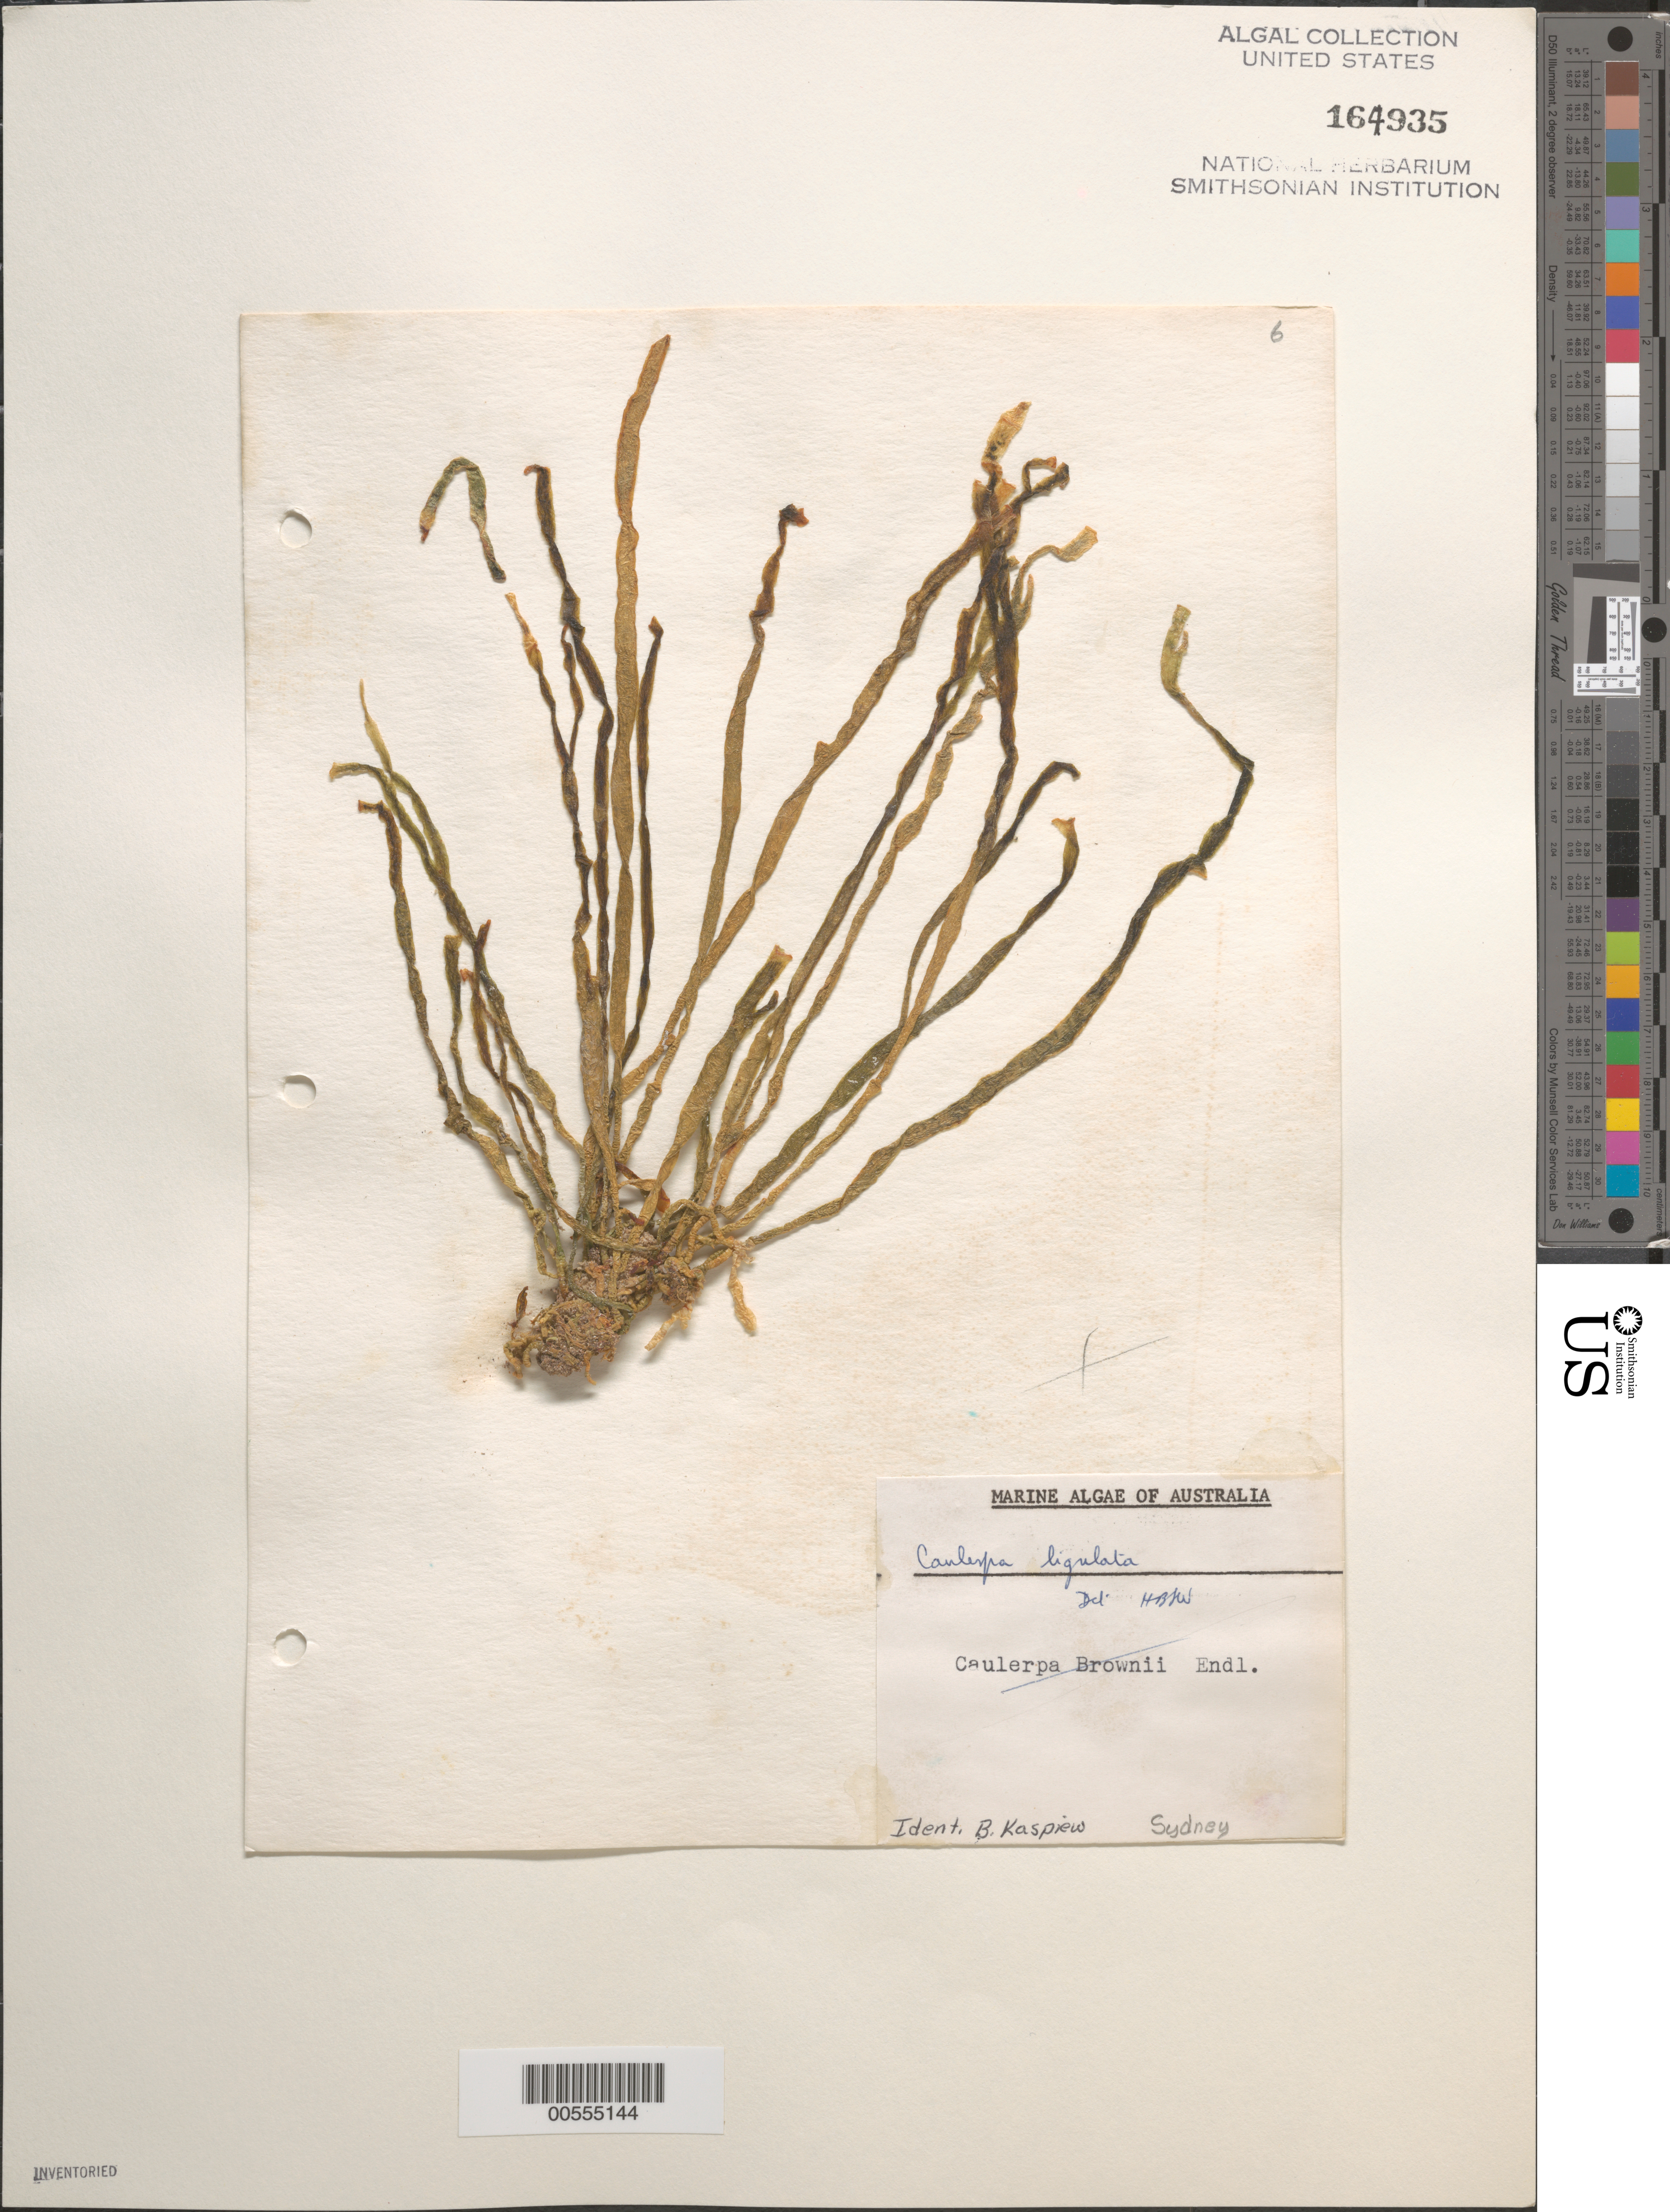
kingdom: Plantae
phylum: Chlorophyta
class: Ulvophyceae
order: Bryopsidales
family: Caulerpaceae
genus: Caulerpa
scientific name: Caulerpa filiformis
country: Australia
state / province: New South Wales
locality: Sydney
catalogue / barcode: US 164935